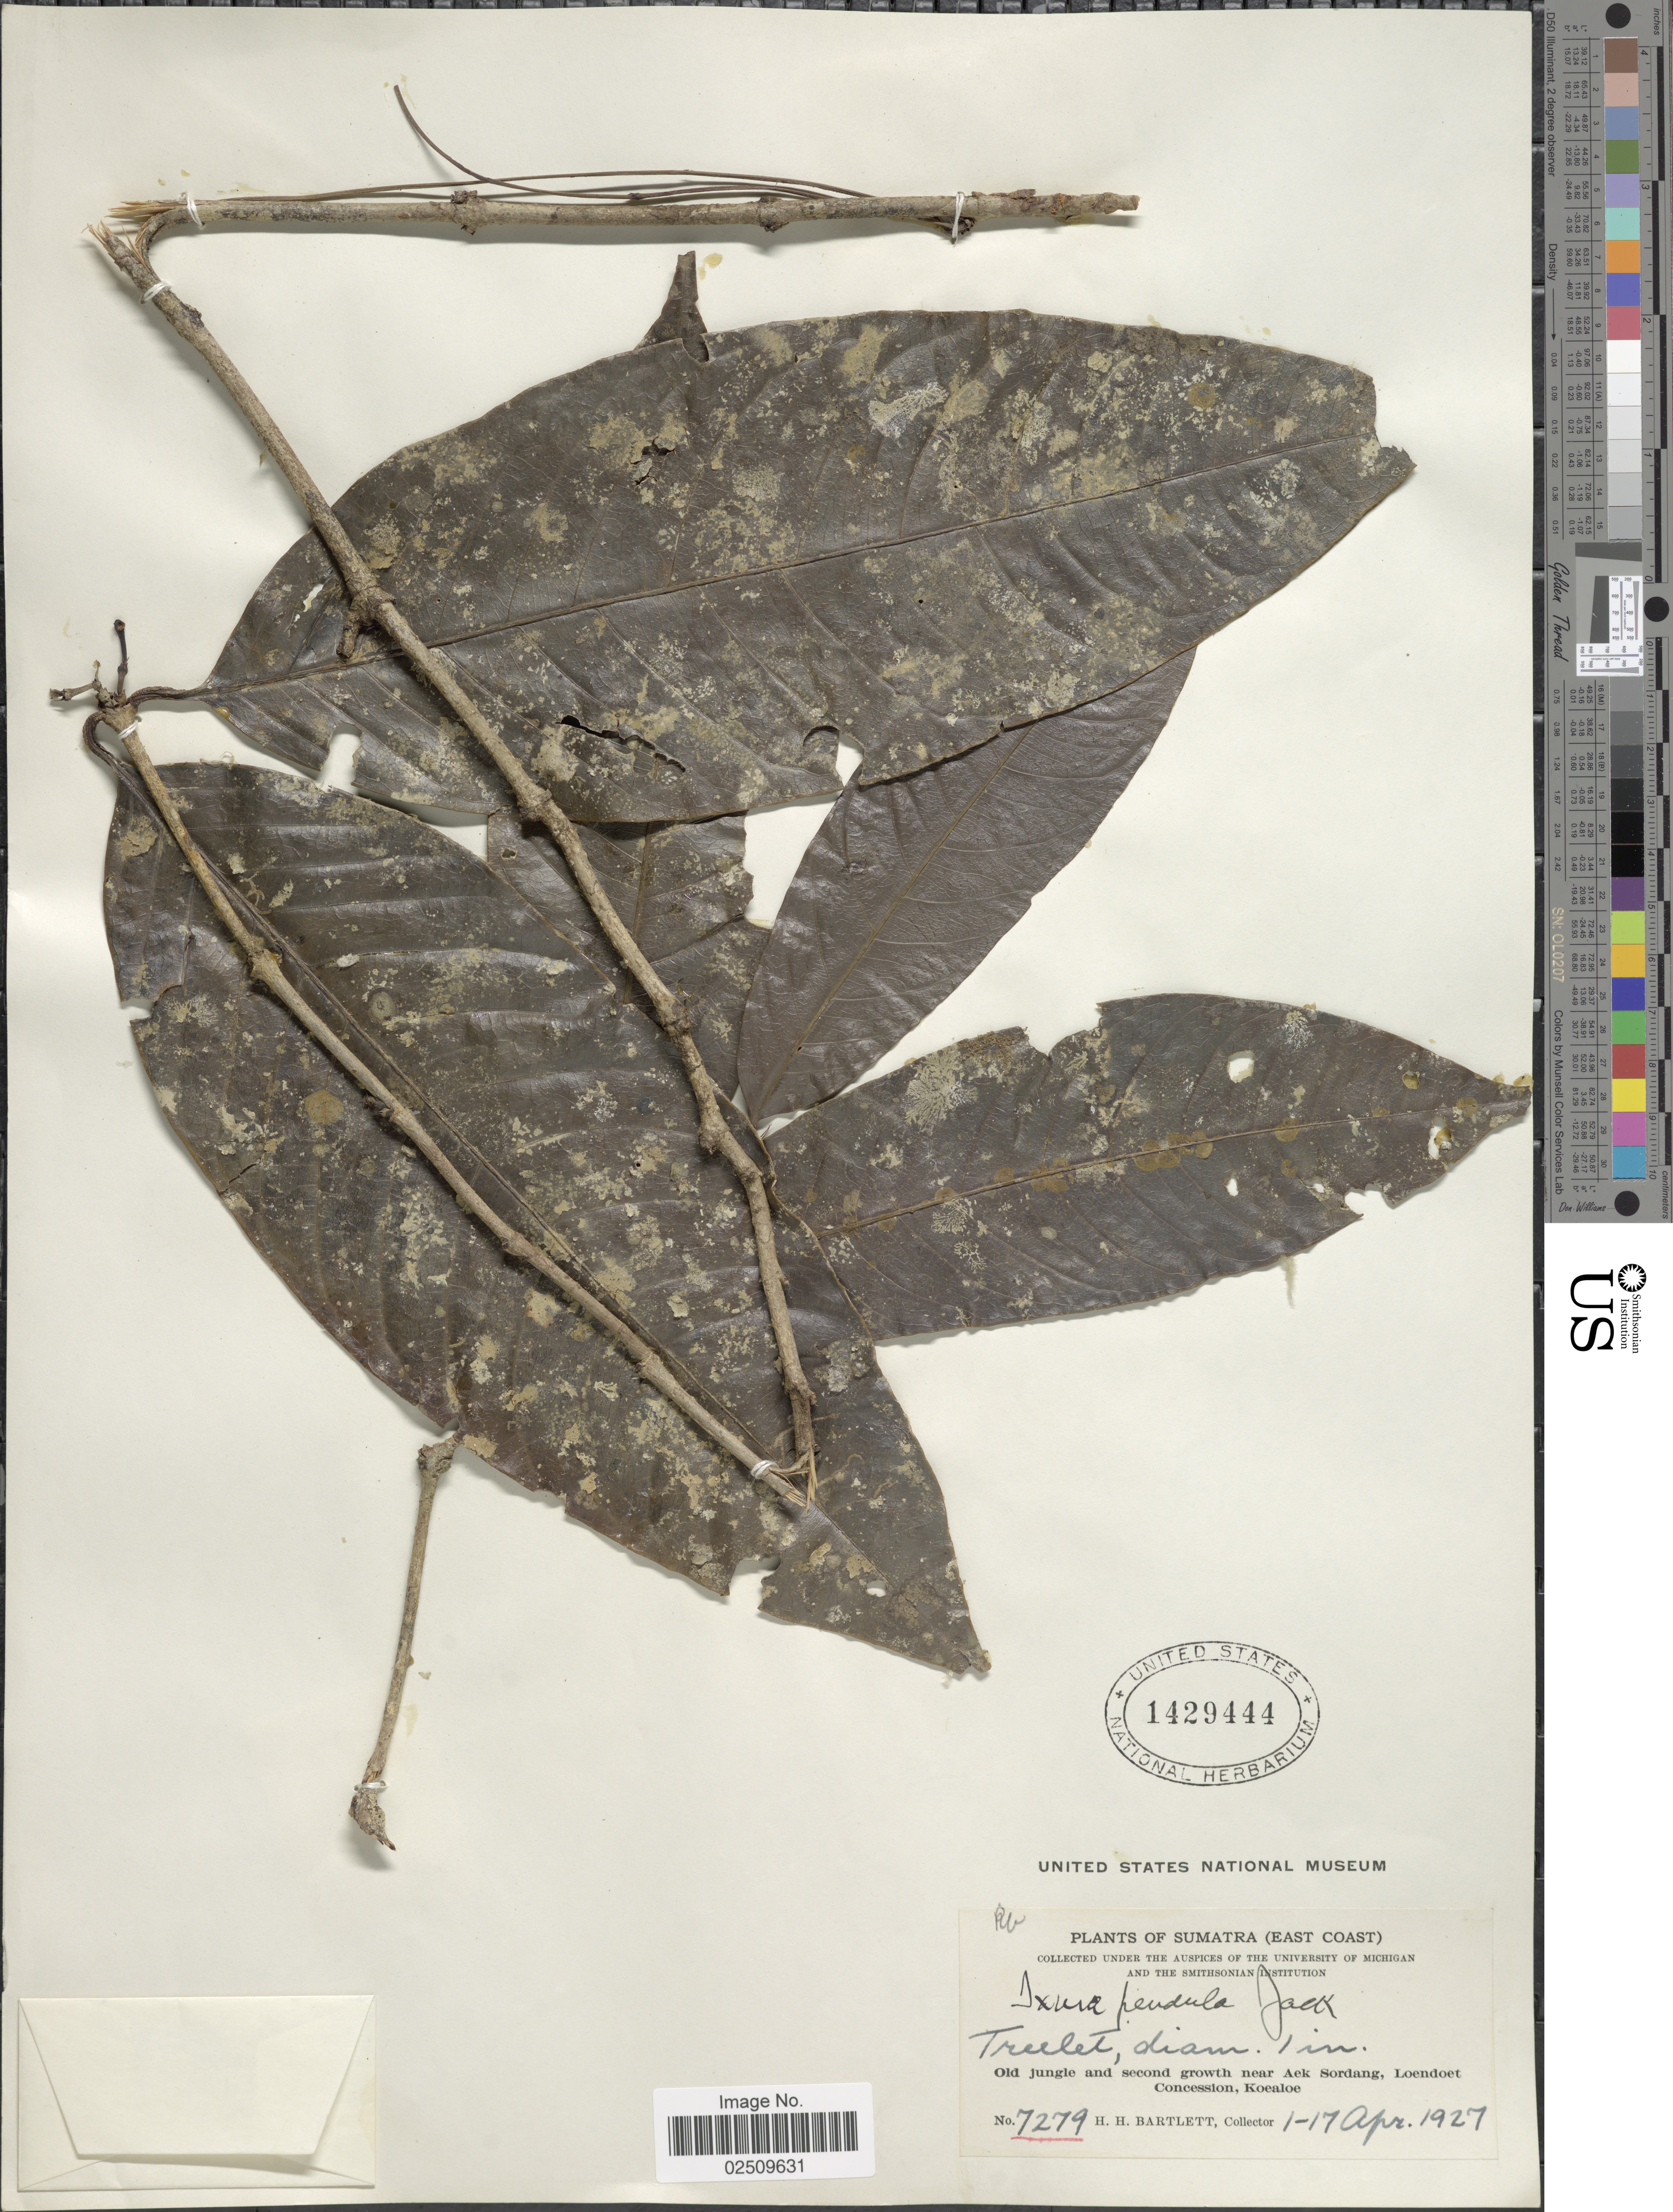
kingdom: Plantae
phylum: Tracheophyta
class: Magnoliopsida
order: Gentianales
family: Rubiaceae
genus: Ixora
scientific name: Ixora pendula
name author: Jack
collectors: H. H. Bartlett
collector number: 7279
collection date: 1927-04-01/1927-04-17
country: Indonesia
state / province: Sumatra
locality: (East Coast) Old jungle and second growth near Aek Sordang, Loendoet Concession, Koealoe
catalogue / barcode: US 1429444